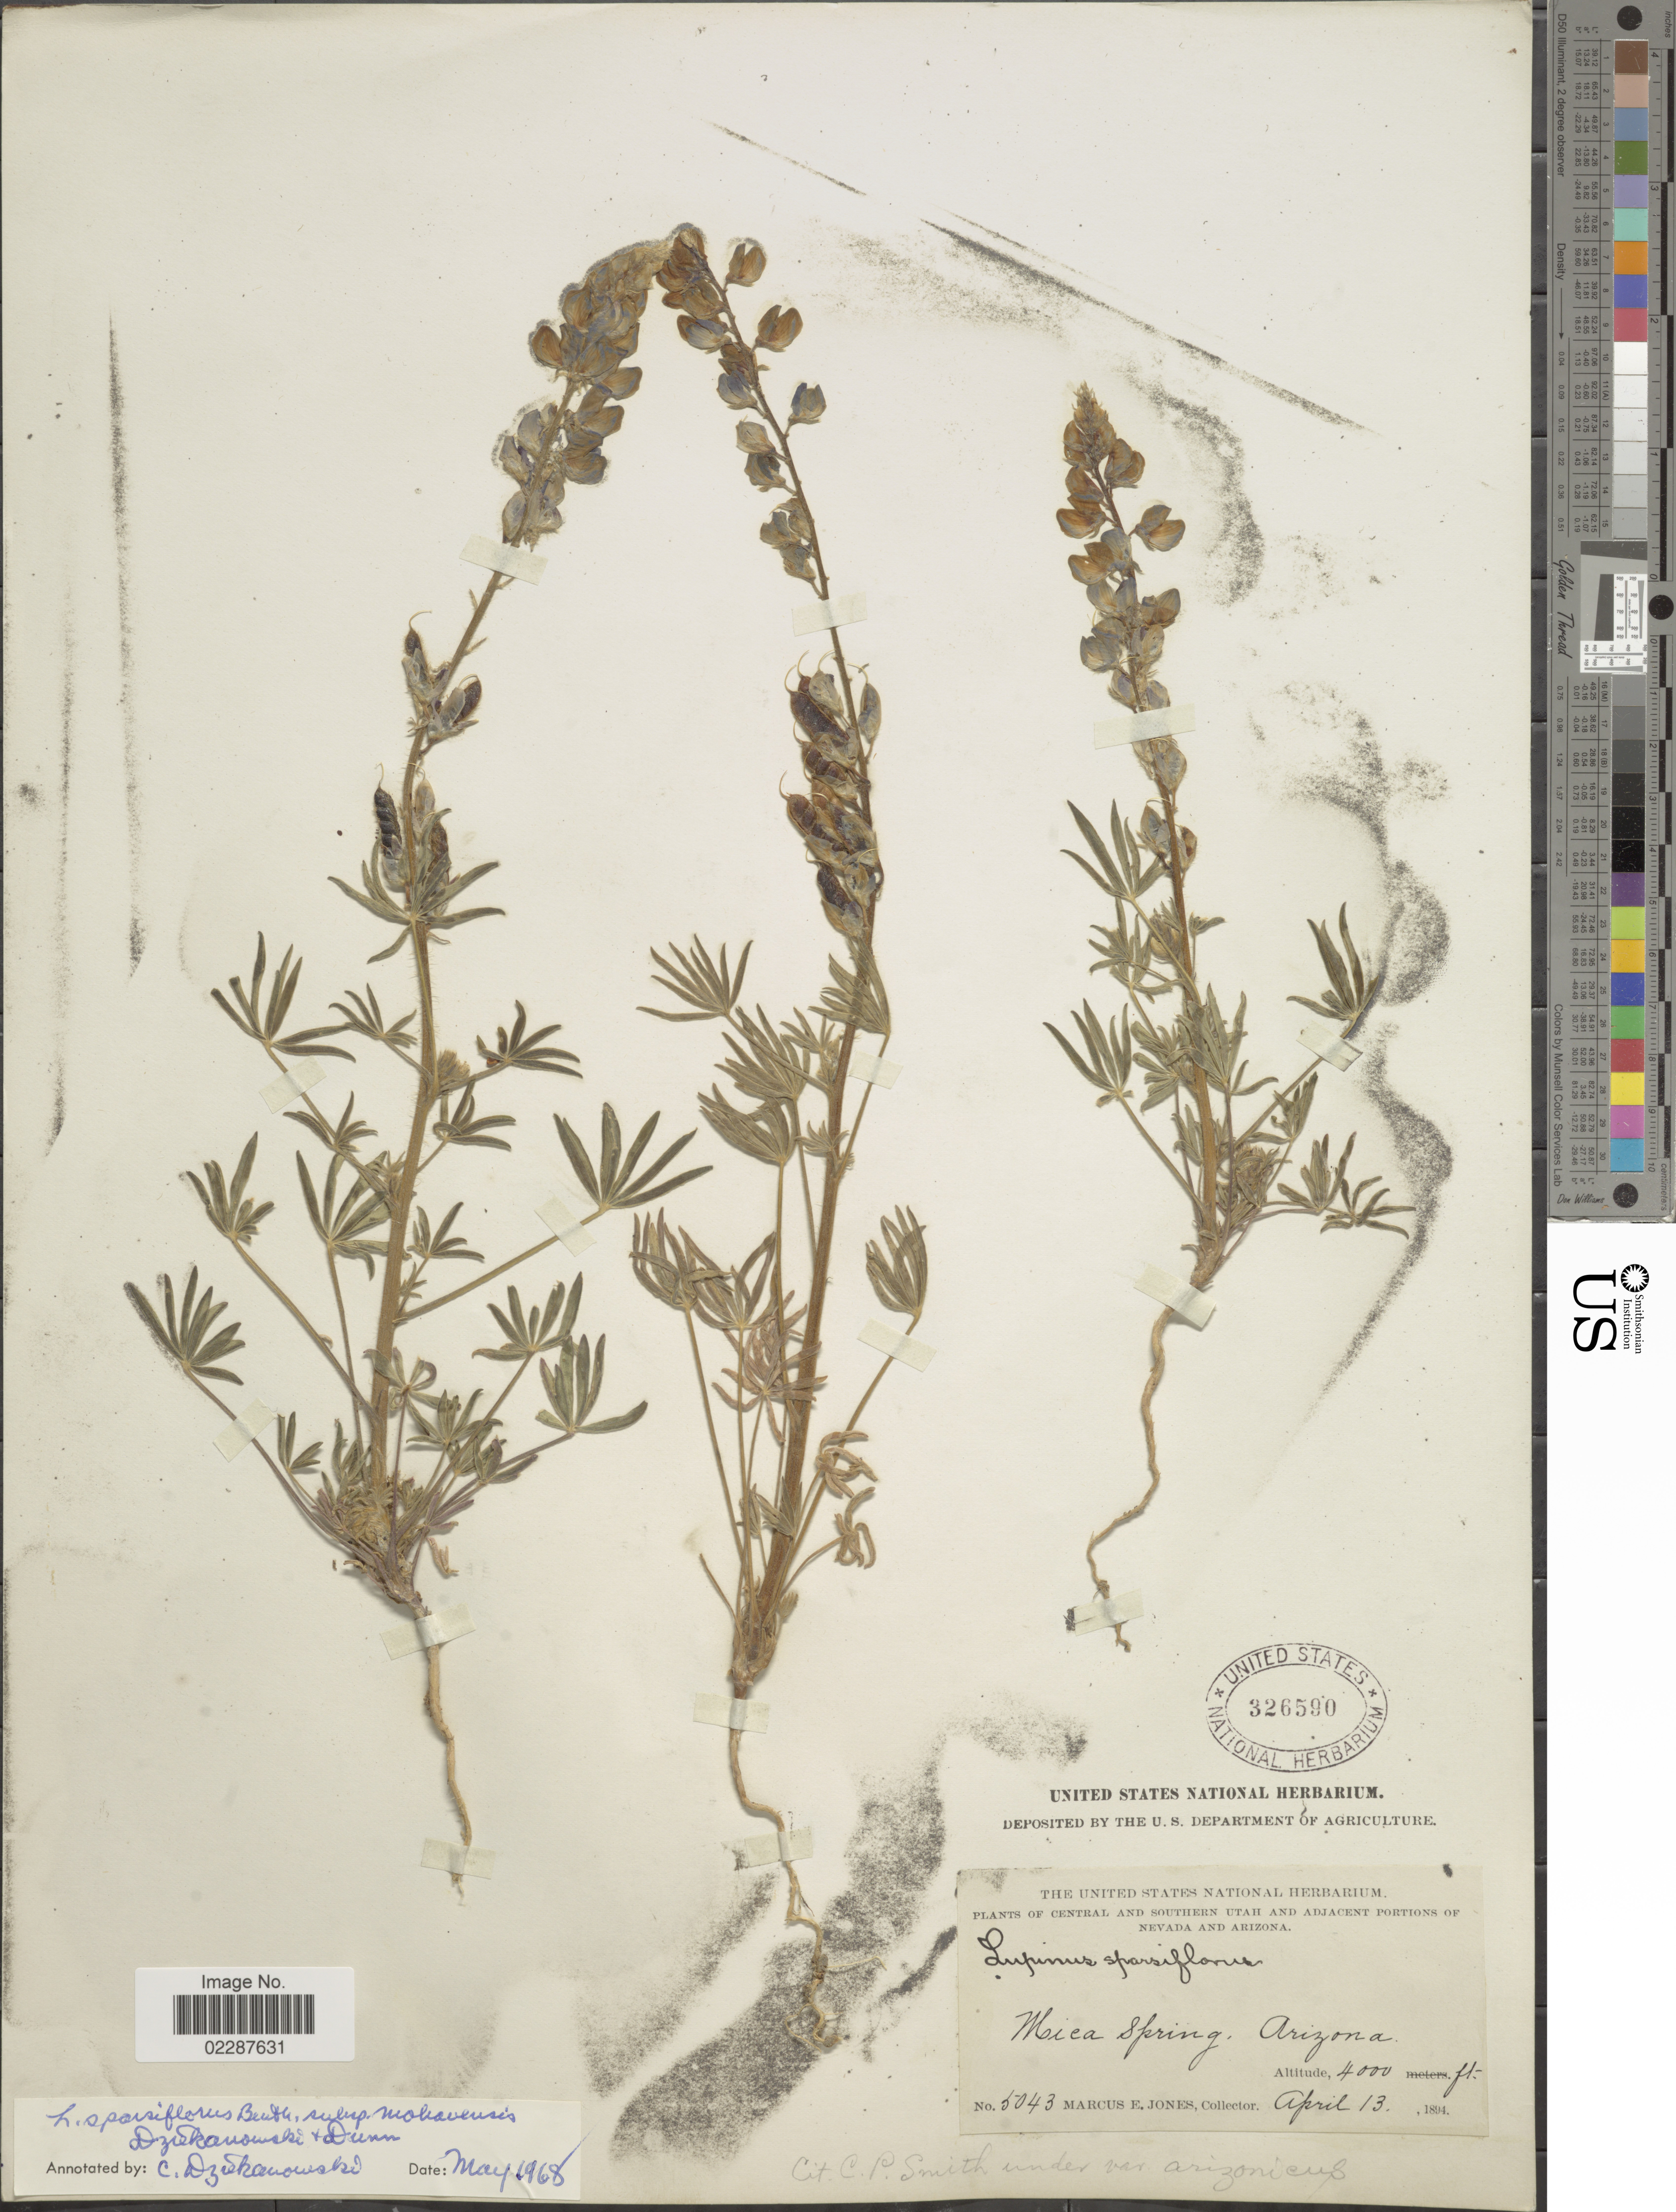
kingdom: Plantae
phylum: Tracheophyta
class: Magnoliopsida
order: Fabales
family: Fabaceae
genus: Lupinus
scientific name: Lupinus sparsiflorus subsp. mohavensis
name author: Dziekanowski & D.B. Dunn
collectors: M. E. Jones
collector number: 5043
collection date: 1894-04-13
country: United States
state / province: Arizona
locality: Central and Southern Utah and Adjacent Portions of Nevada and Arizona, Mica Spring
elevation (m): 1219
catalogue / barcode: US 326590